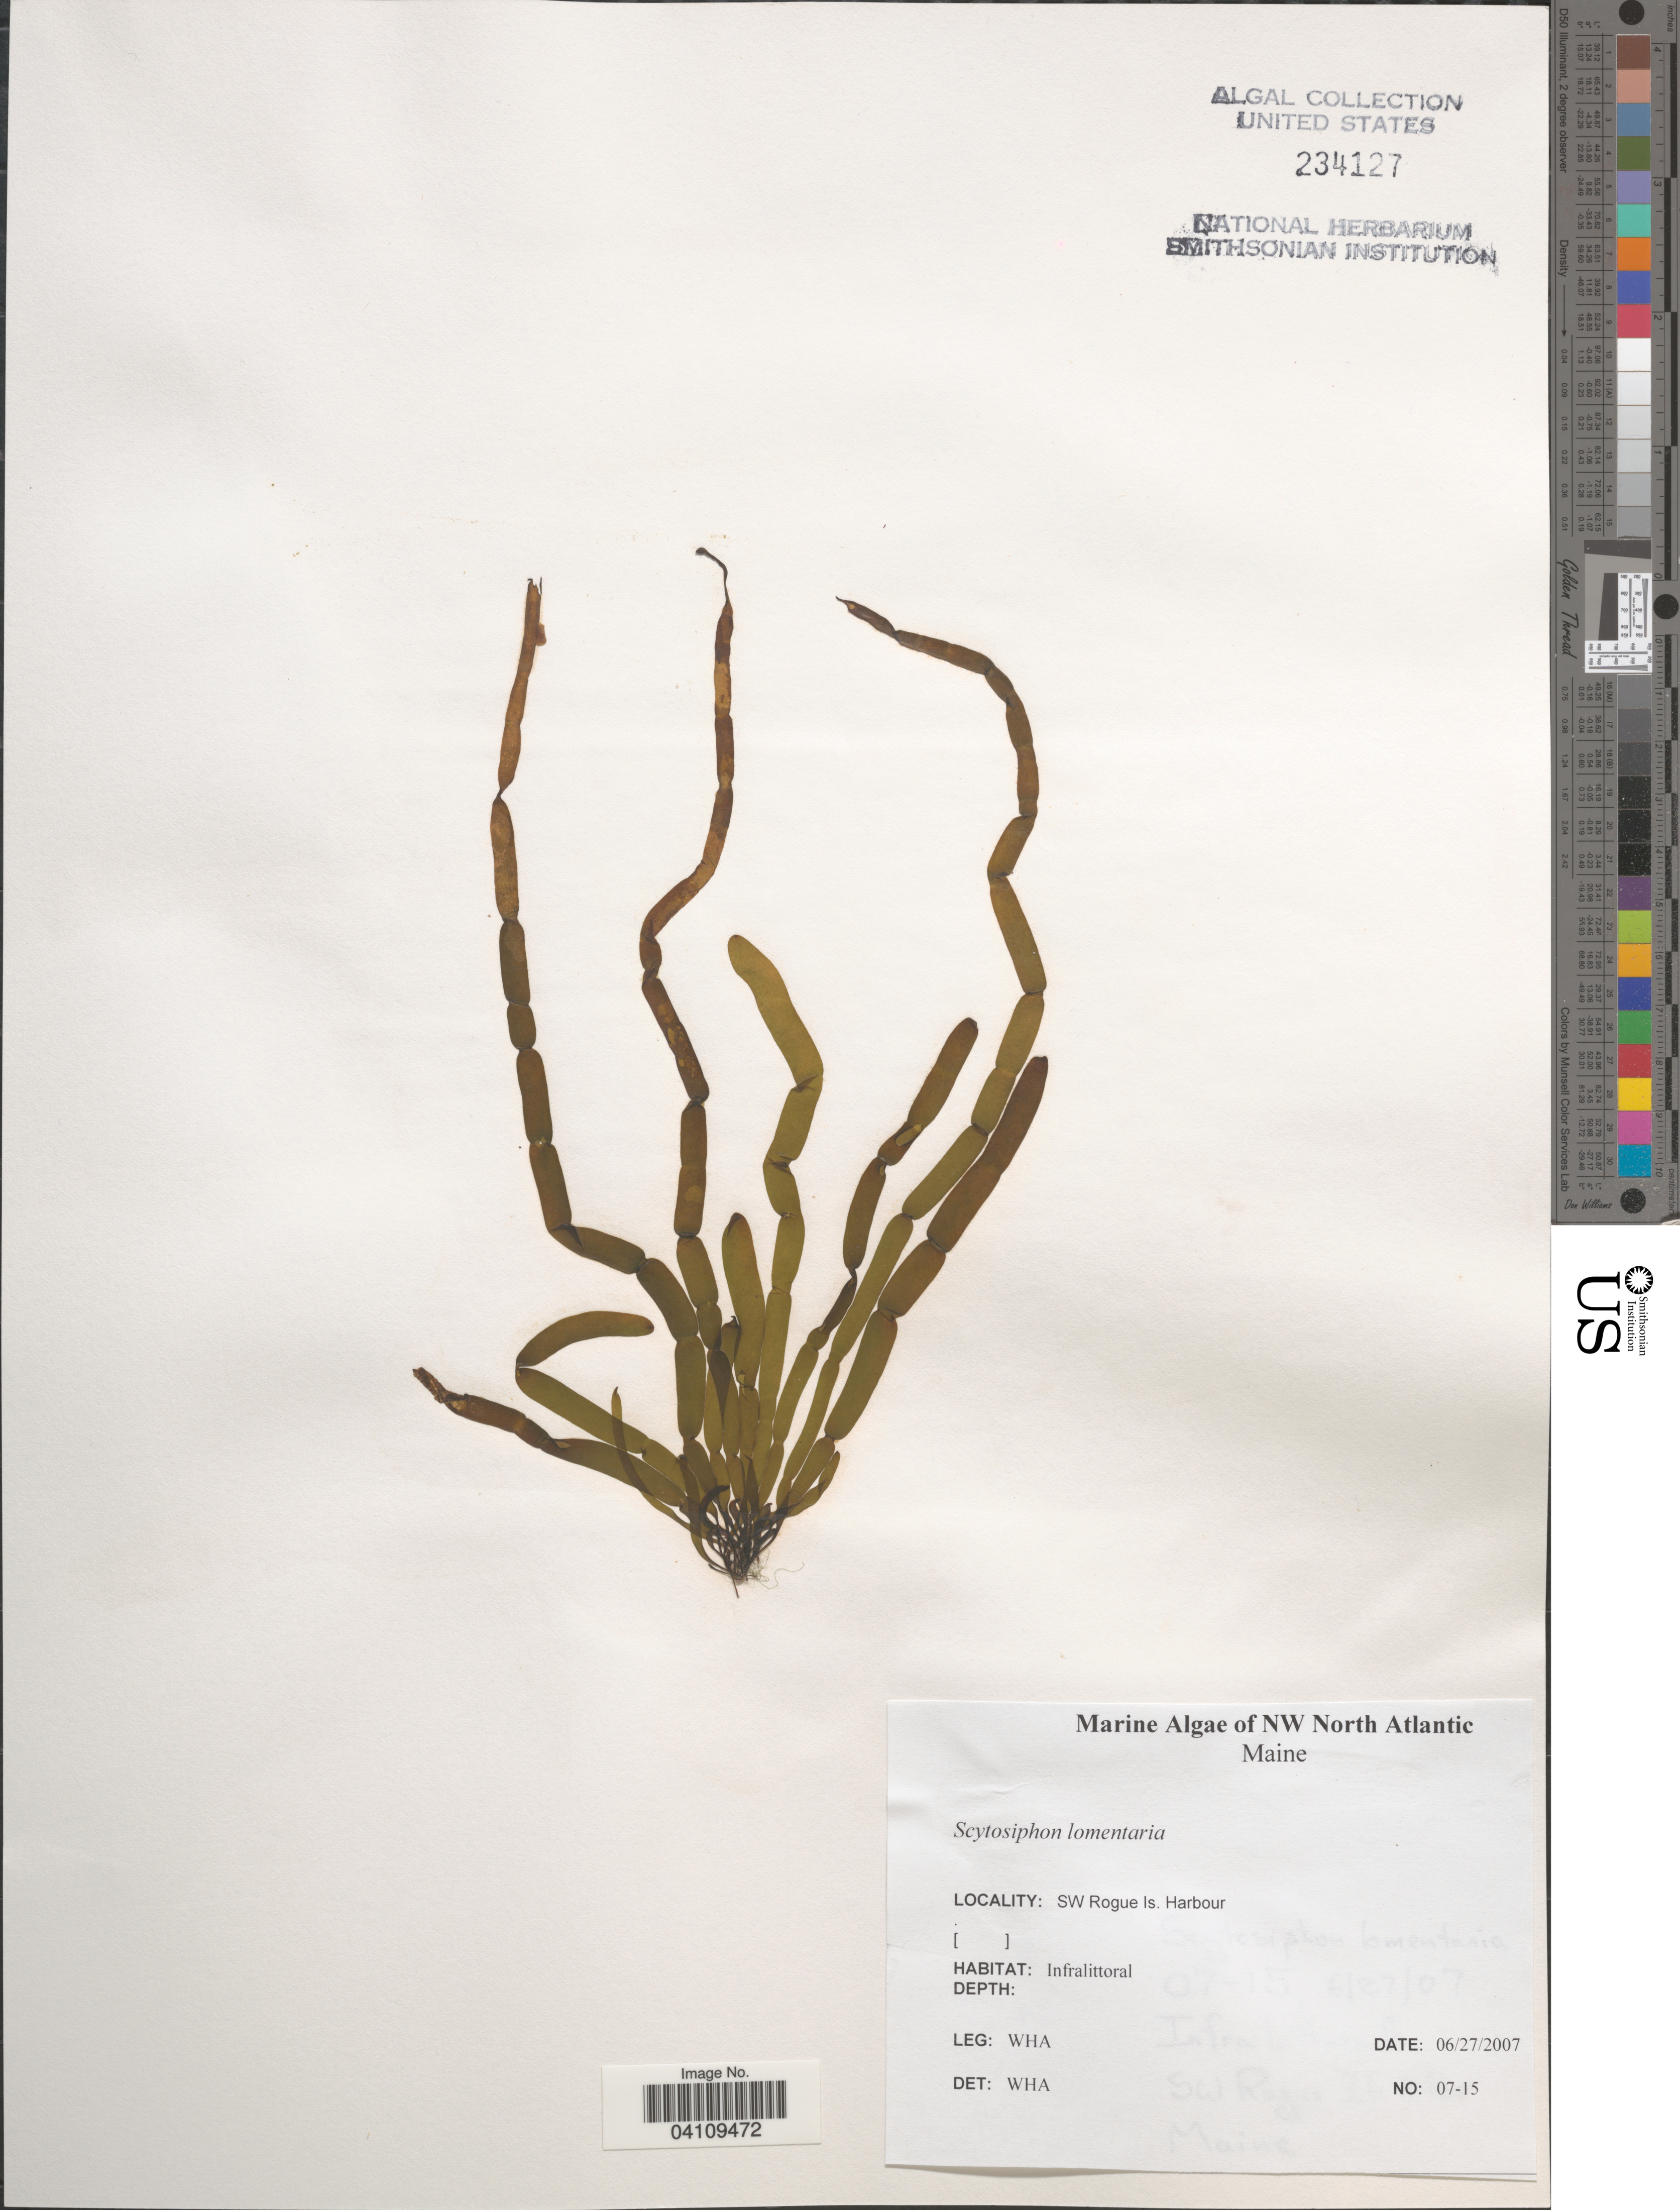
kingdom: Chromista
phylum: Ochrophyta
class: Phaeophyceae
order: Scytosiphonales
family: Scytosiphonaceae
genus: Scytosiphon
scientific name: Scytosiphon lomentaria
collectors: W. H. Adey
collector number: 07-15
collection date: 2007-06-27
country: United States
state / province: Maine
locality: NW North Atlantic. SW Rogue Is. Harbour.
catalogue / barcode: US 234127